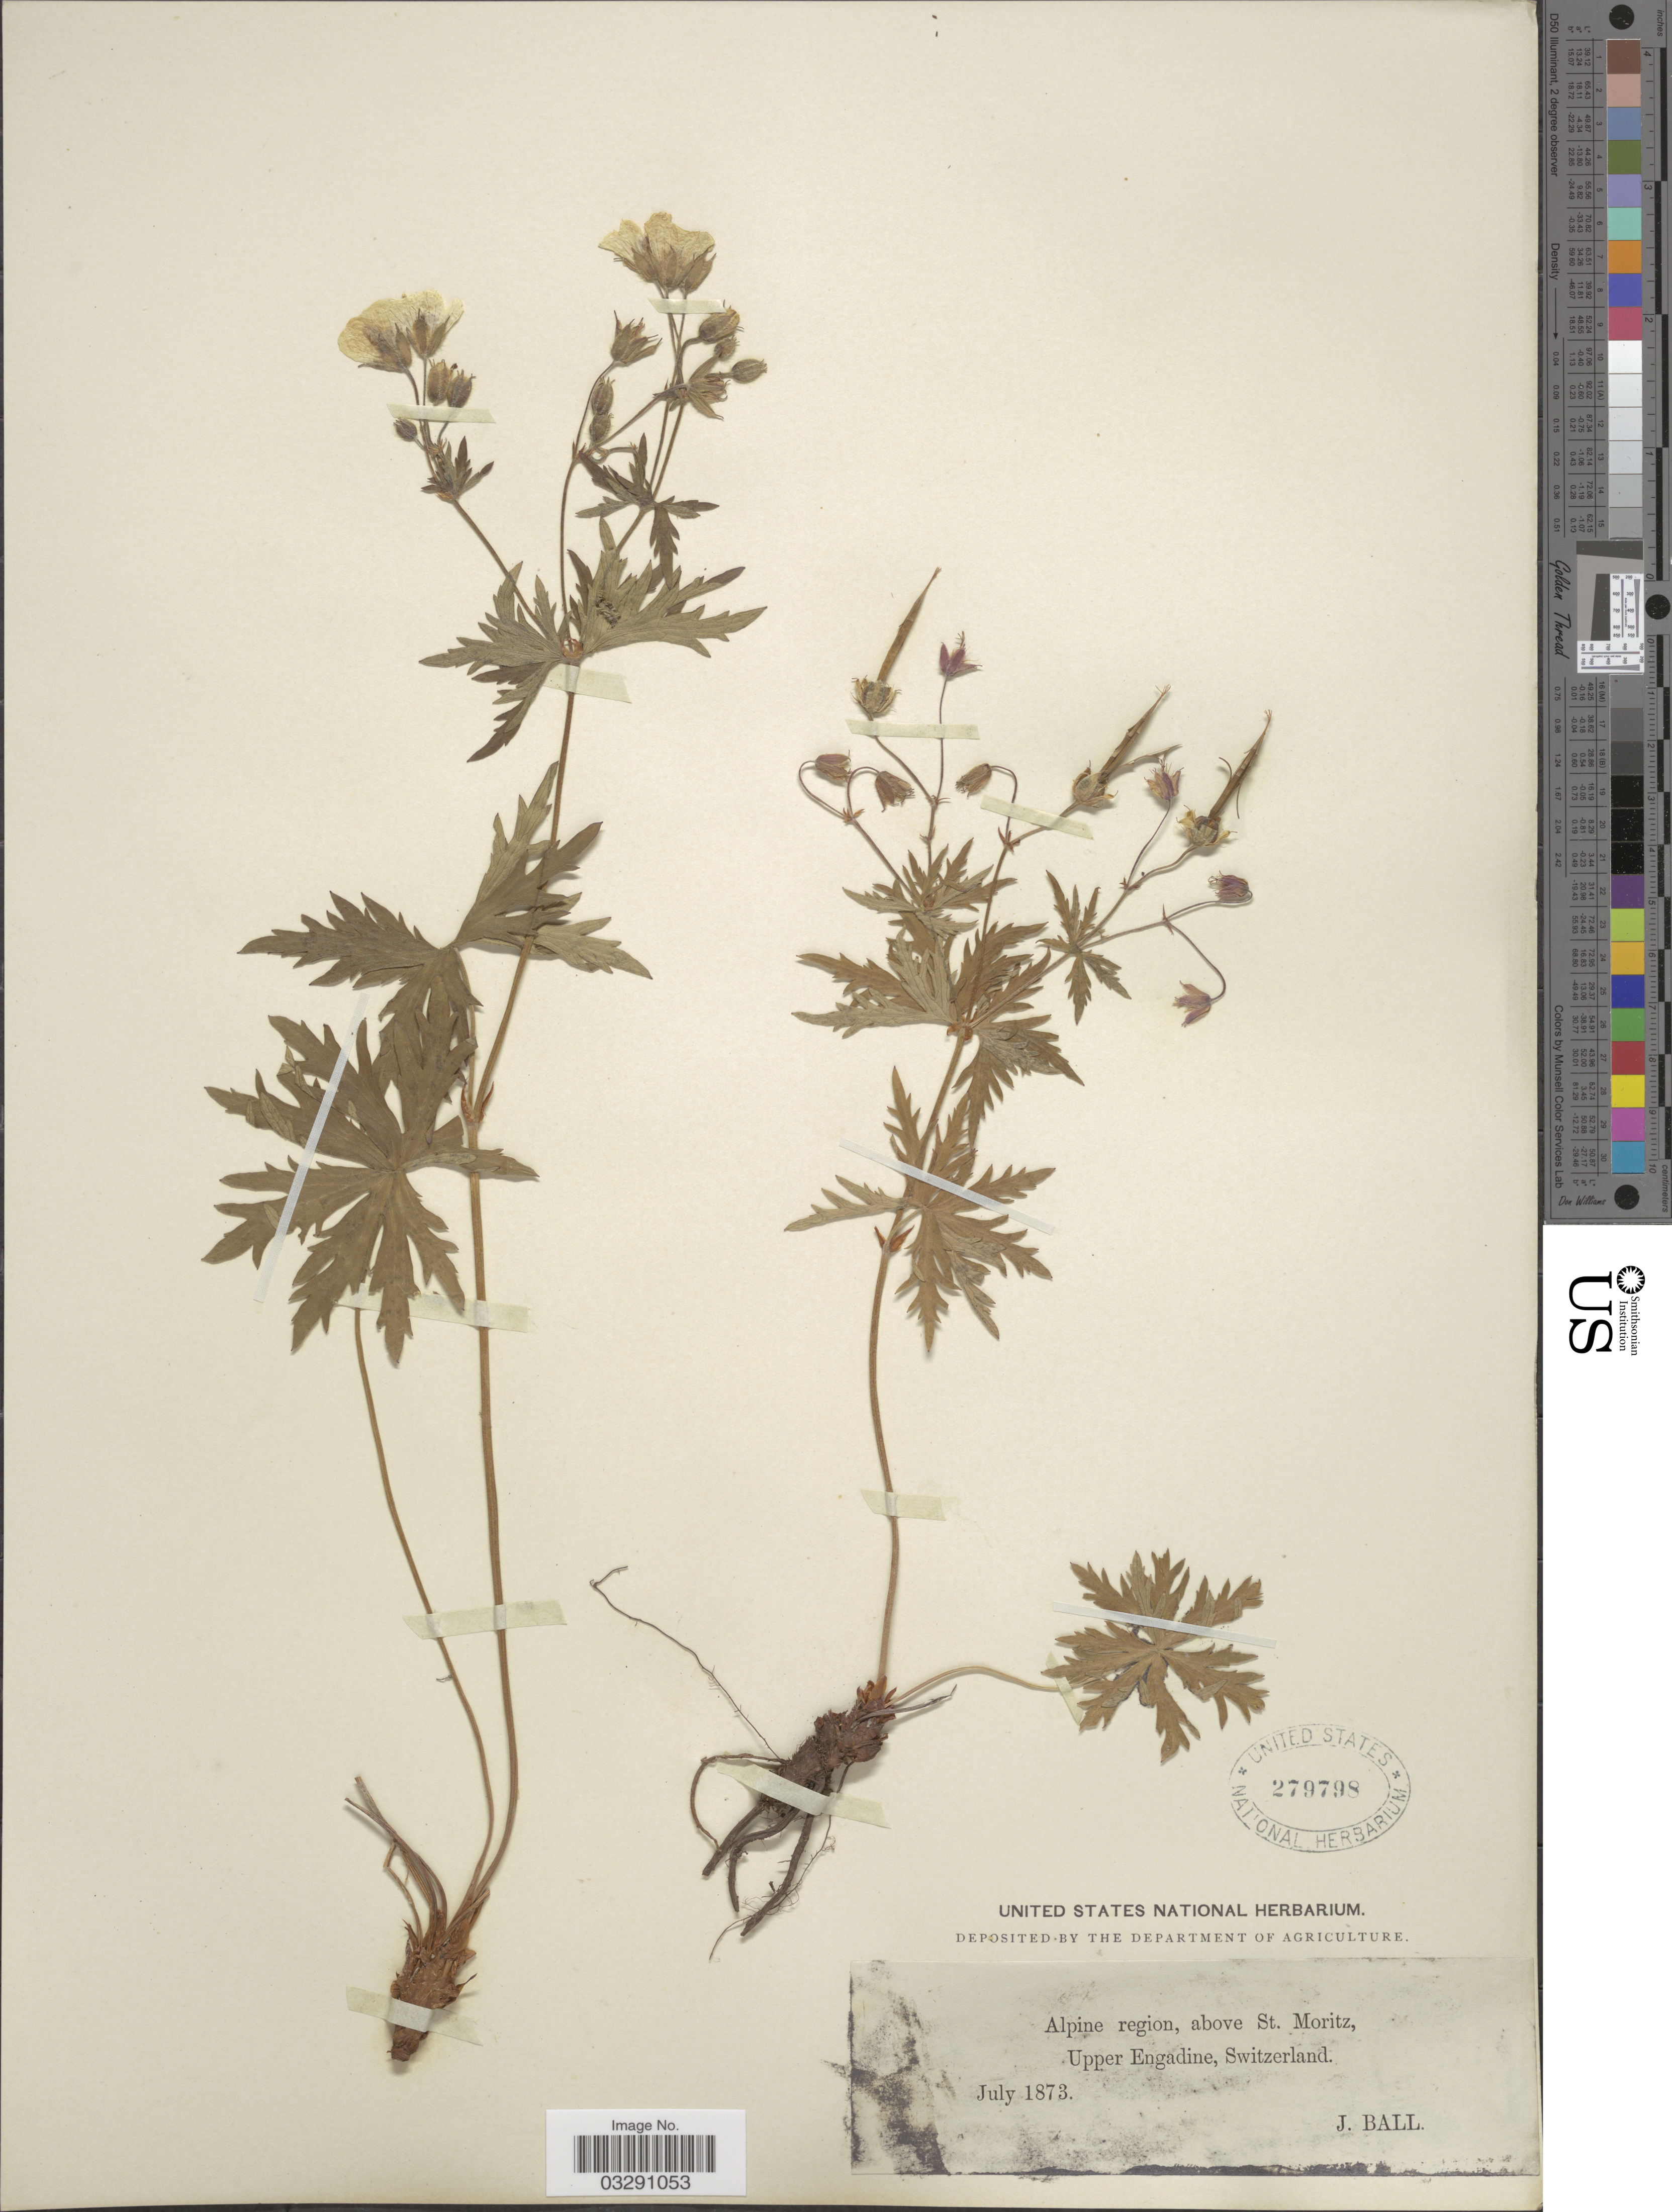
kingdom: Plantae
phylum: Tracheophyta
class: Magnoliopsida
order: Geraniales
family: Geraniaceae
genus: Geranium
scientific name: Geranium sp.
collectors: J. Ball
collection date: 1873-07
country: Switzerland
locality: Alpine region, above St. Moritz, Upper Engadine.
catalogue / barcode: US 279798